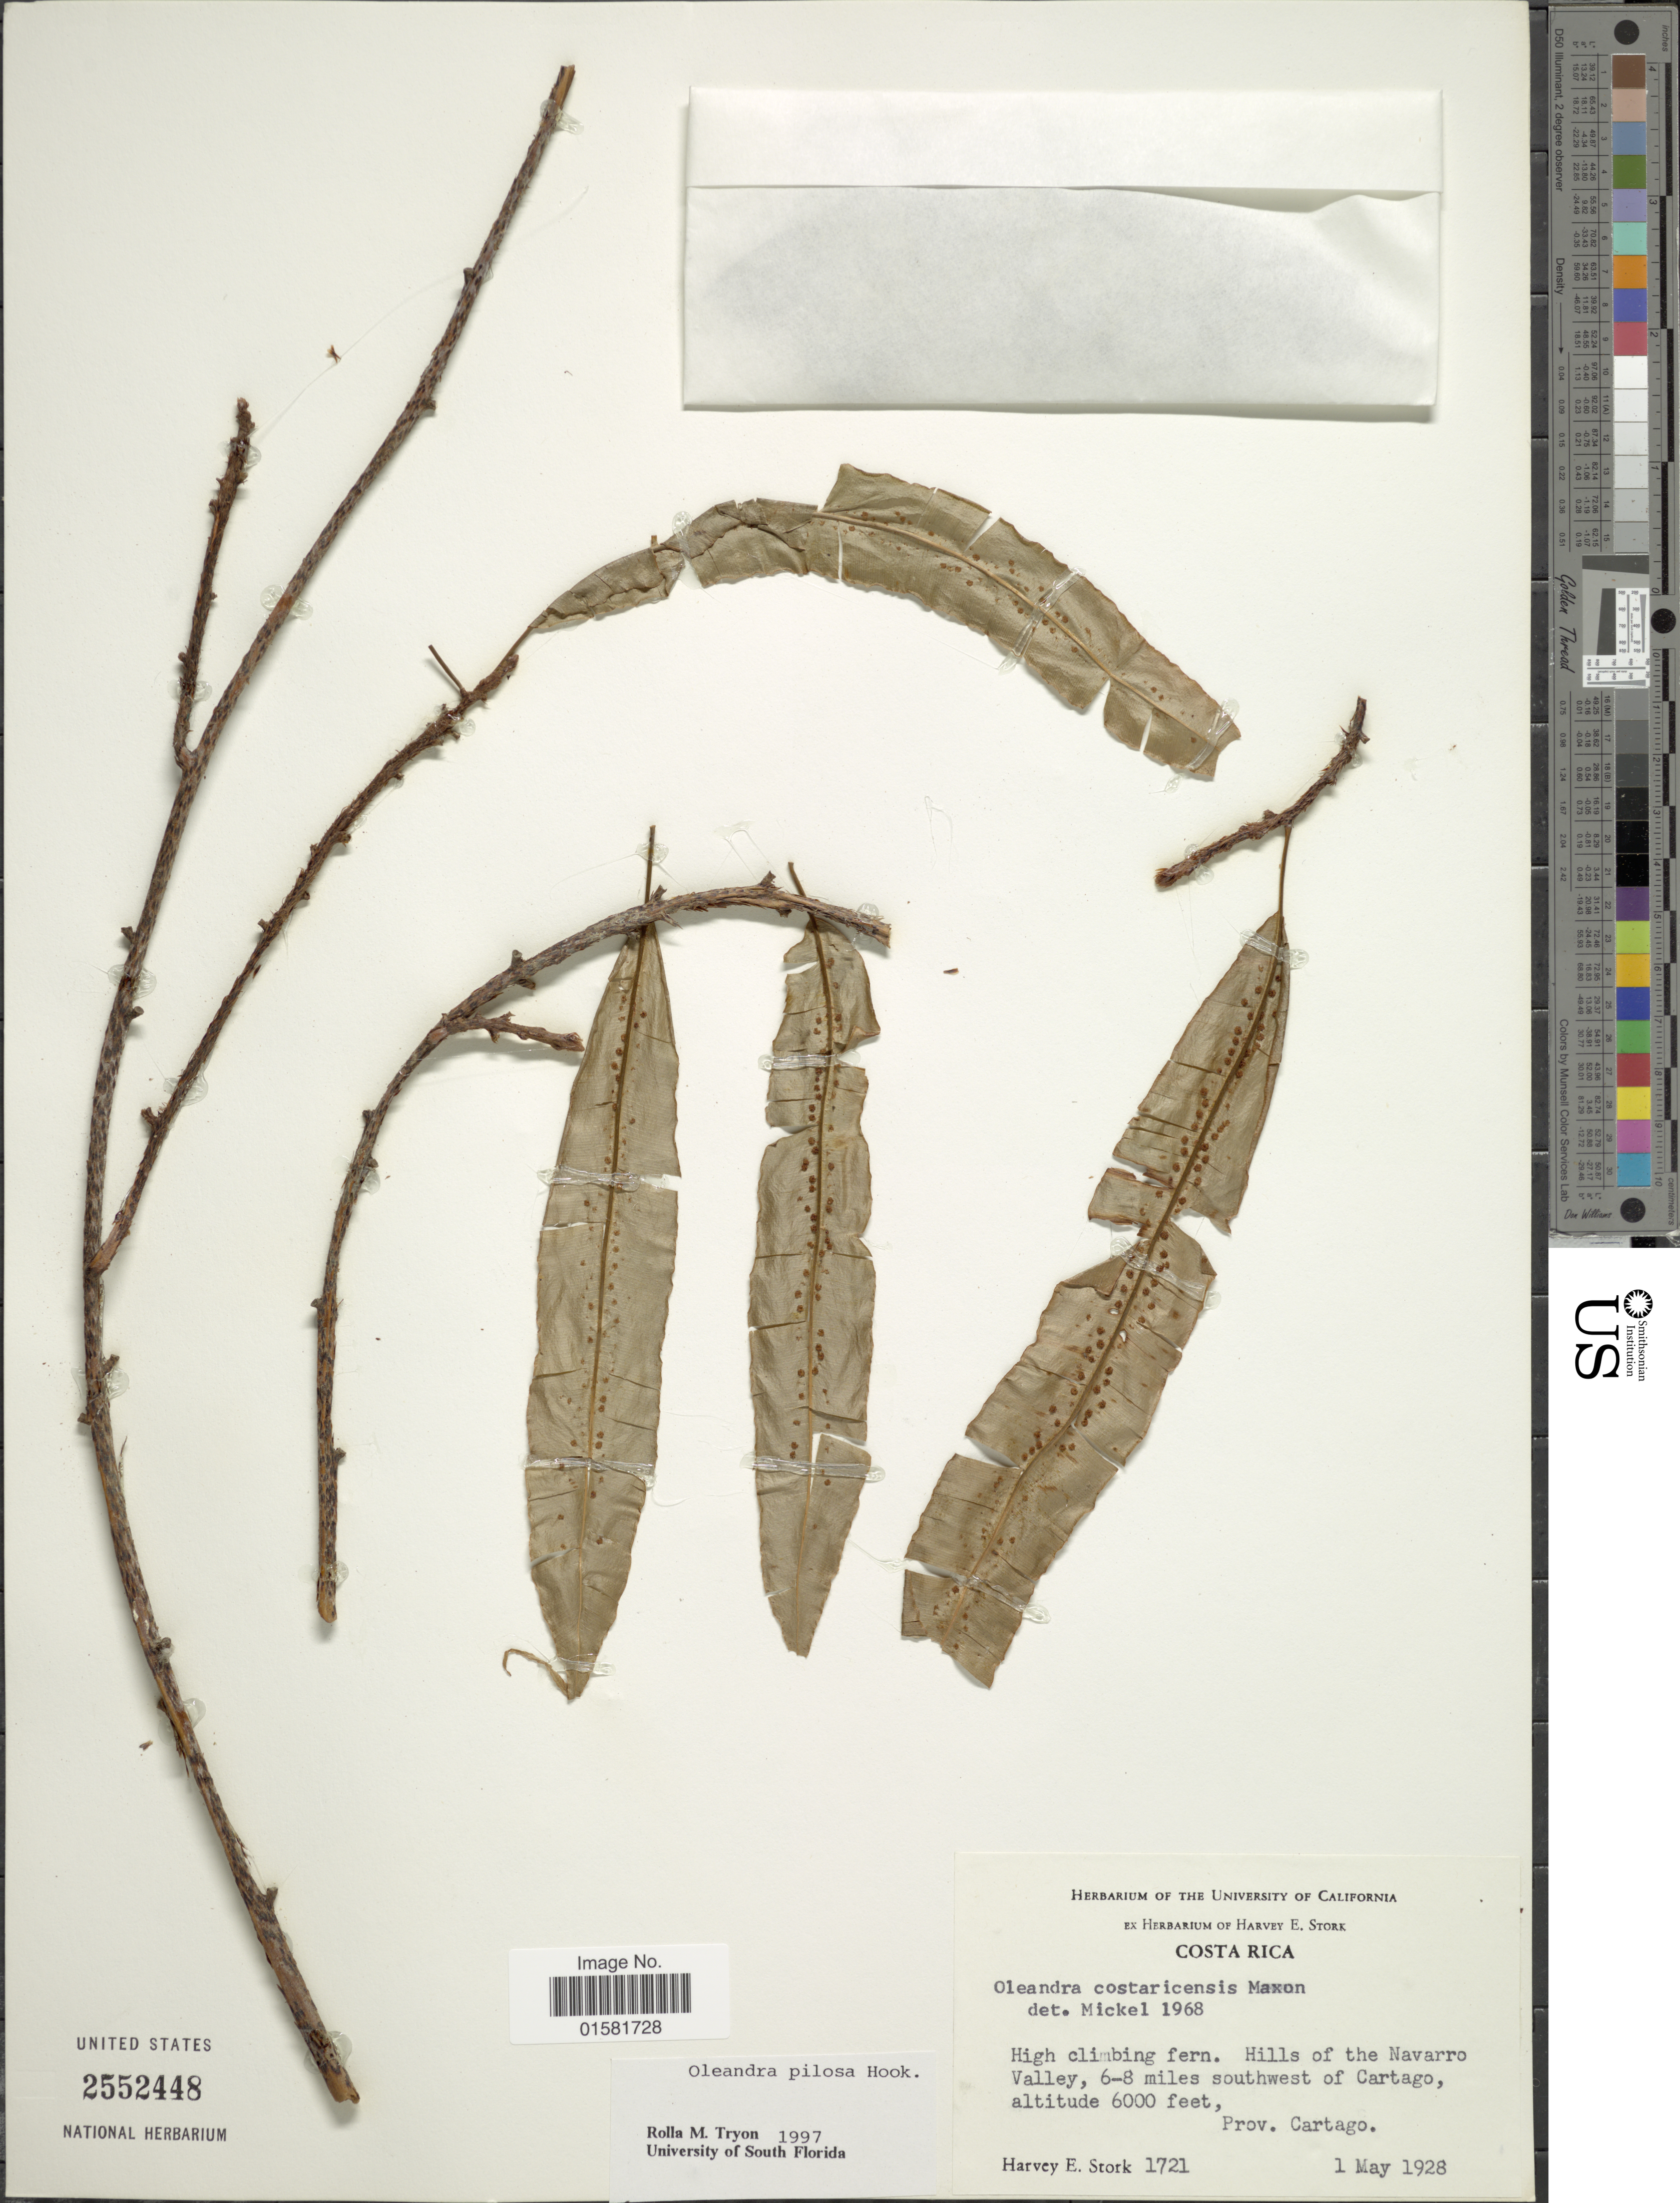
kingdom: Plantae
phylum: Tracheophyta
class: Polypodiopsida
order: Polypodiales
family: Oleandraceae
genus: Oleandra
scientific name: Oleandra pilosa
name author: Hook.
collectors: H. E. Stork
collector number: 1721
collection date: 1928-05-01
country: Costa Rica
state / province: Cartago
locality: Costa Rica, Hills of the Navarro Valley, 6-8 miles southwest of Cartago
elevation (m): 1829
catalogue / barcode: US 2552448